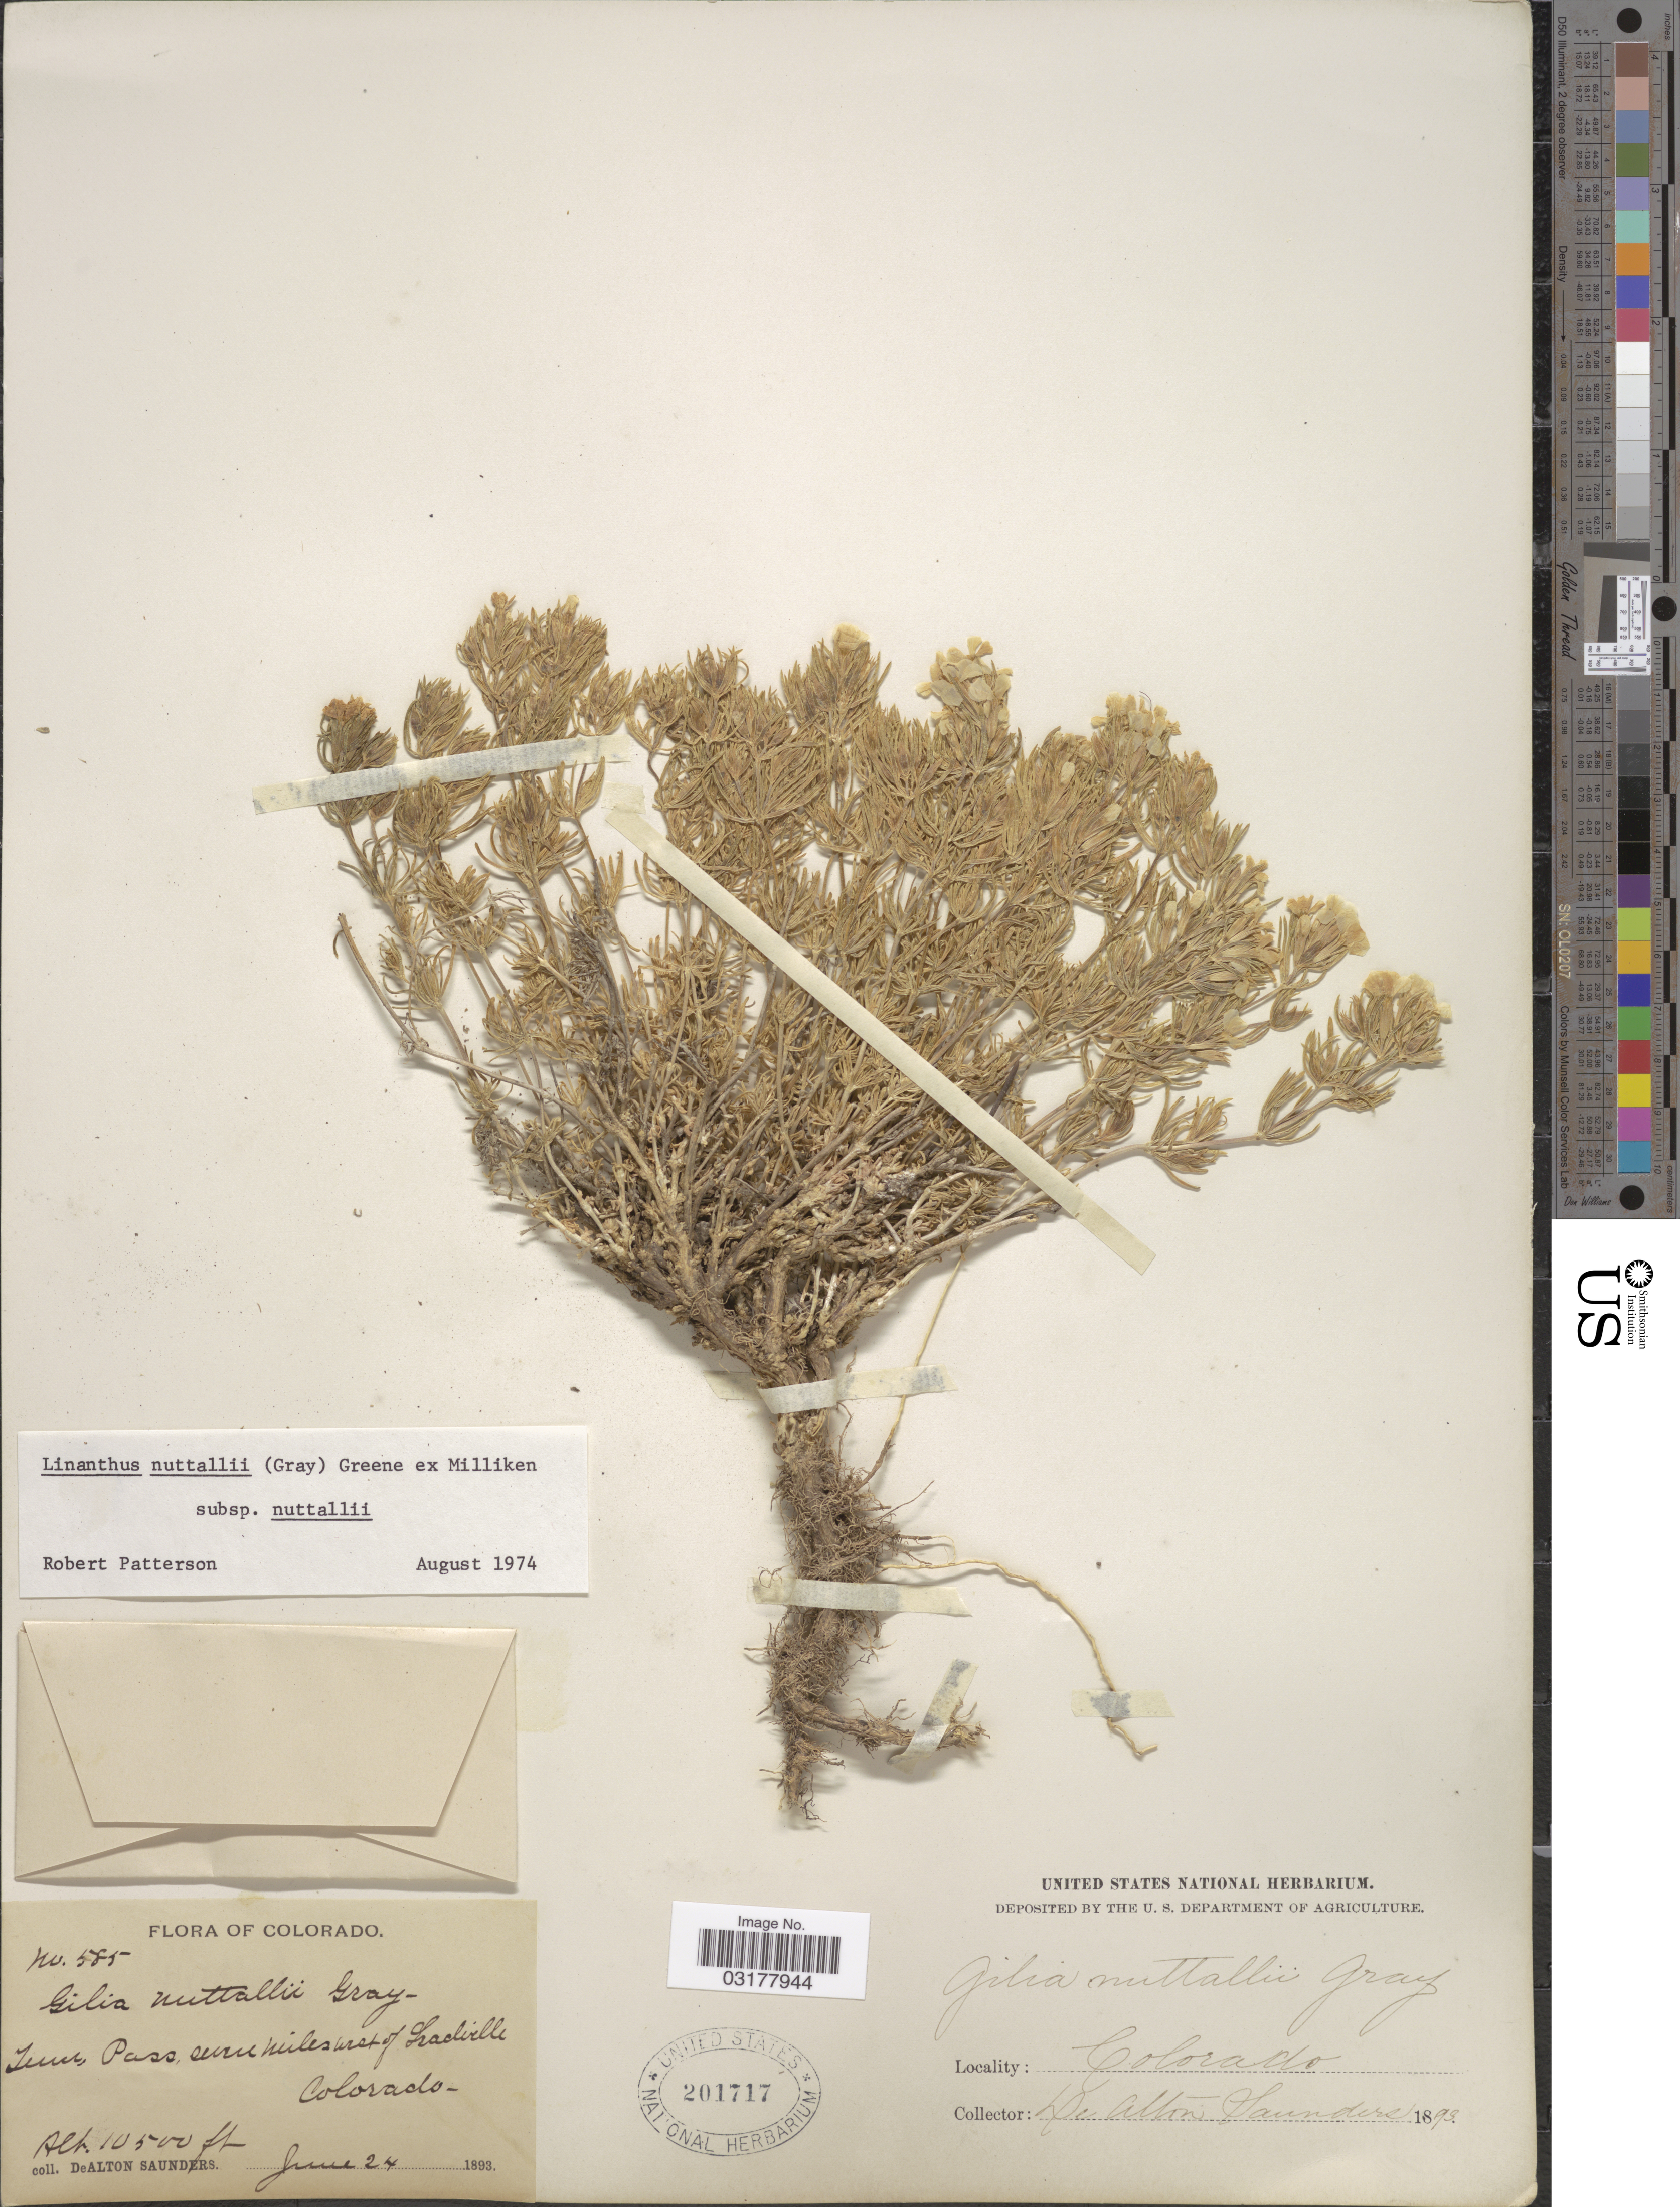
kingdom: Plantae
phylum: Tracheophyta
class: Magnoliopsida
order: Ericales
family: Polemoniaceae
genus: Leptosiphon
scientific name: Leptosiphon nuttallii subsp. nuttallii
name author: (A. Gray) J.M. Porter & L.A. Johnson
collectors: D. A. Saunders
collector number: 585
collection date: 1893-06-24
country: United States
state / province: Colorado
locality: Tenn (Tennessee) Pass, seven miles west of Leadville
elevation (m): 3200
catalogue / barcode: US 201717